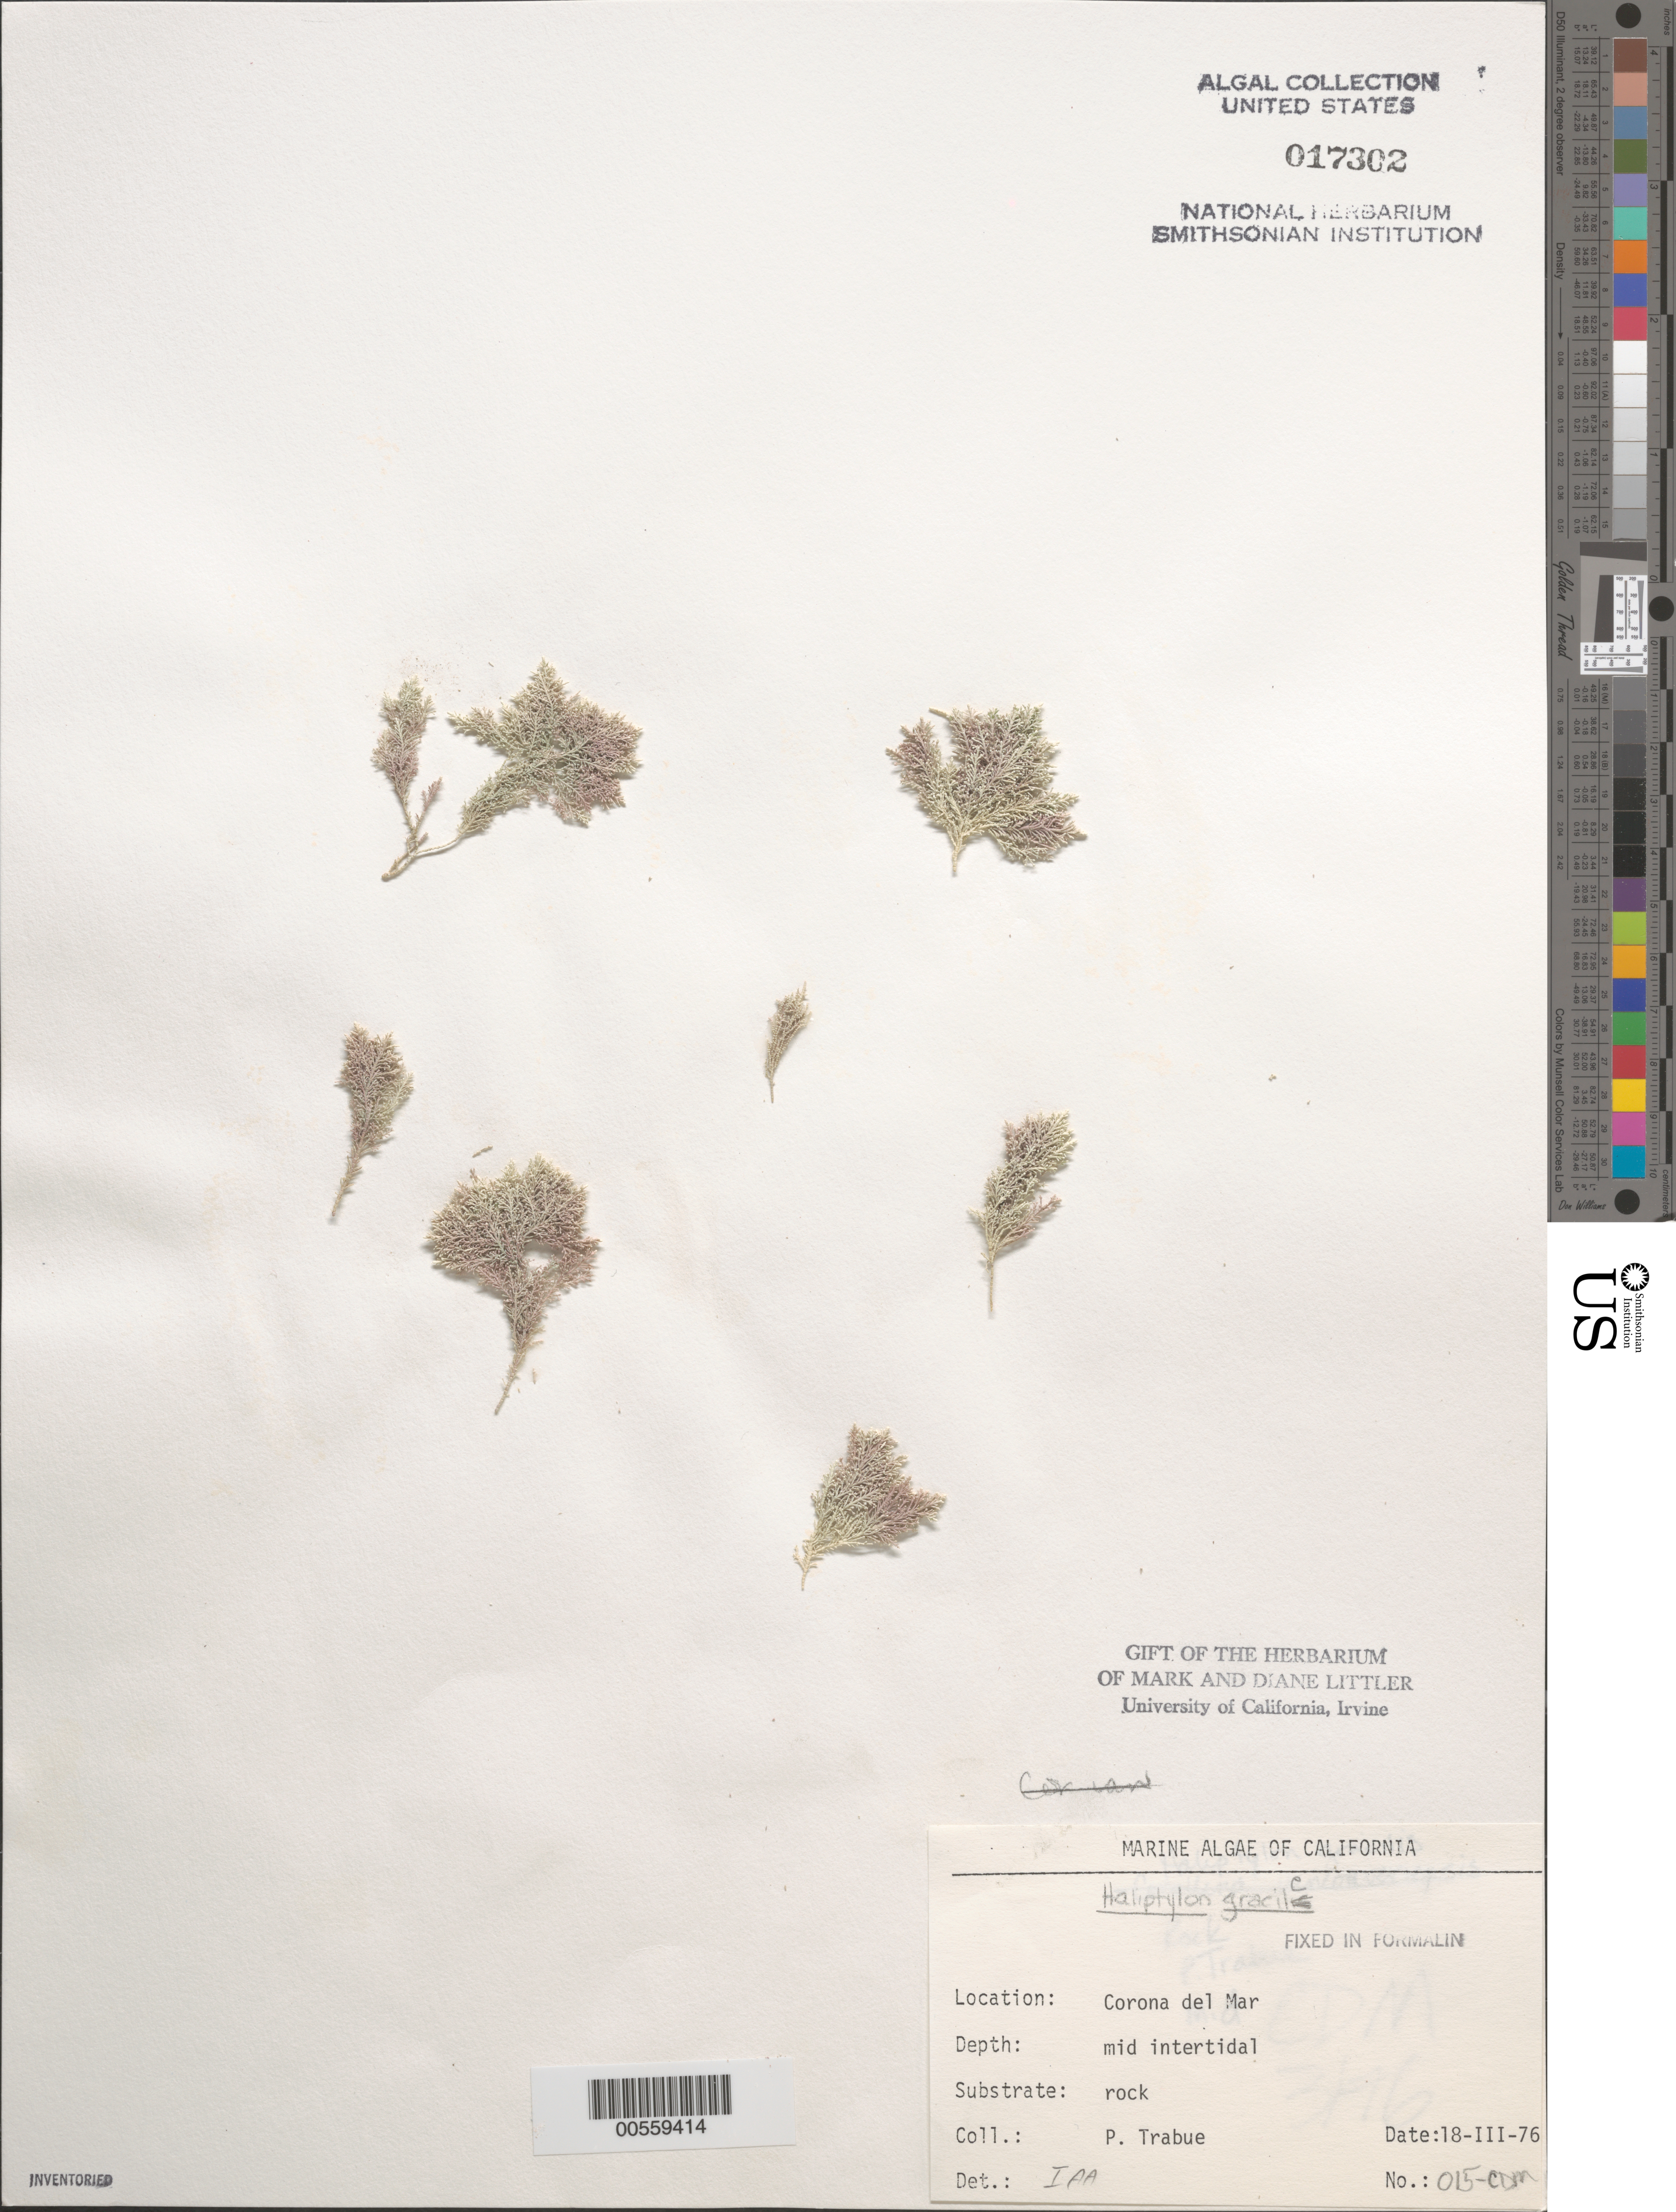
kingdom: Plantae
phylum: Rhodophyta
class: Florideophyceae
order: Corallinales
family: Corallinaceae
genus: Jania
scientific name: Jania rosea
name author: (Lam.) Decne.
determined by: Algae name updating Project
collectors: P. J. Trabue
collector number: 015-cdm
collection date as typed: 18 Mar 1976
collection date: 1976-03-18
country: United States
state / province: California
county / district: Orange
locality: Corona del Mar, mouth of Morning Canyon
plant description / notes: BLM-SOCALBIGHT Rocky Intertidal Survey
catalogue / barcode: US 17302